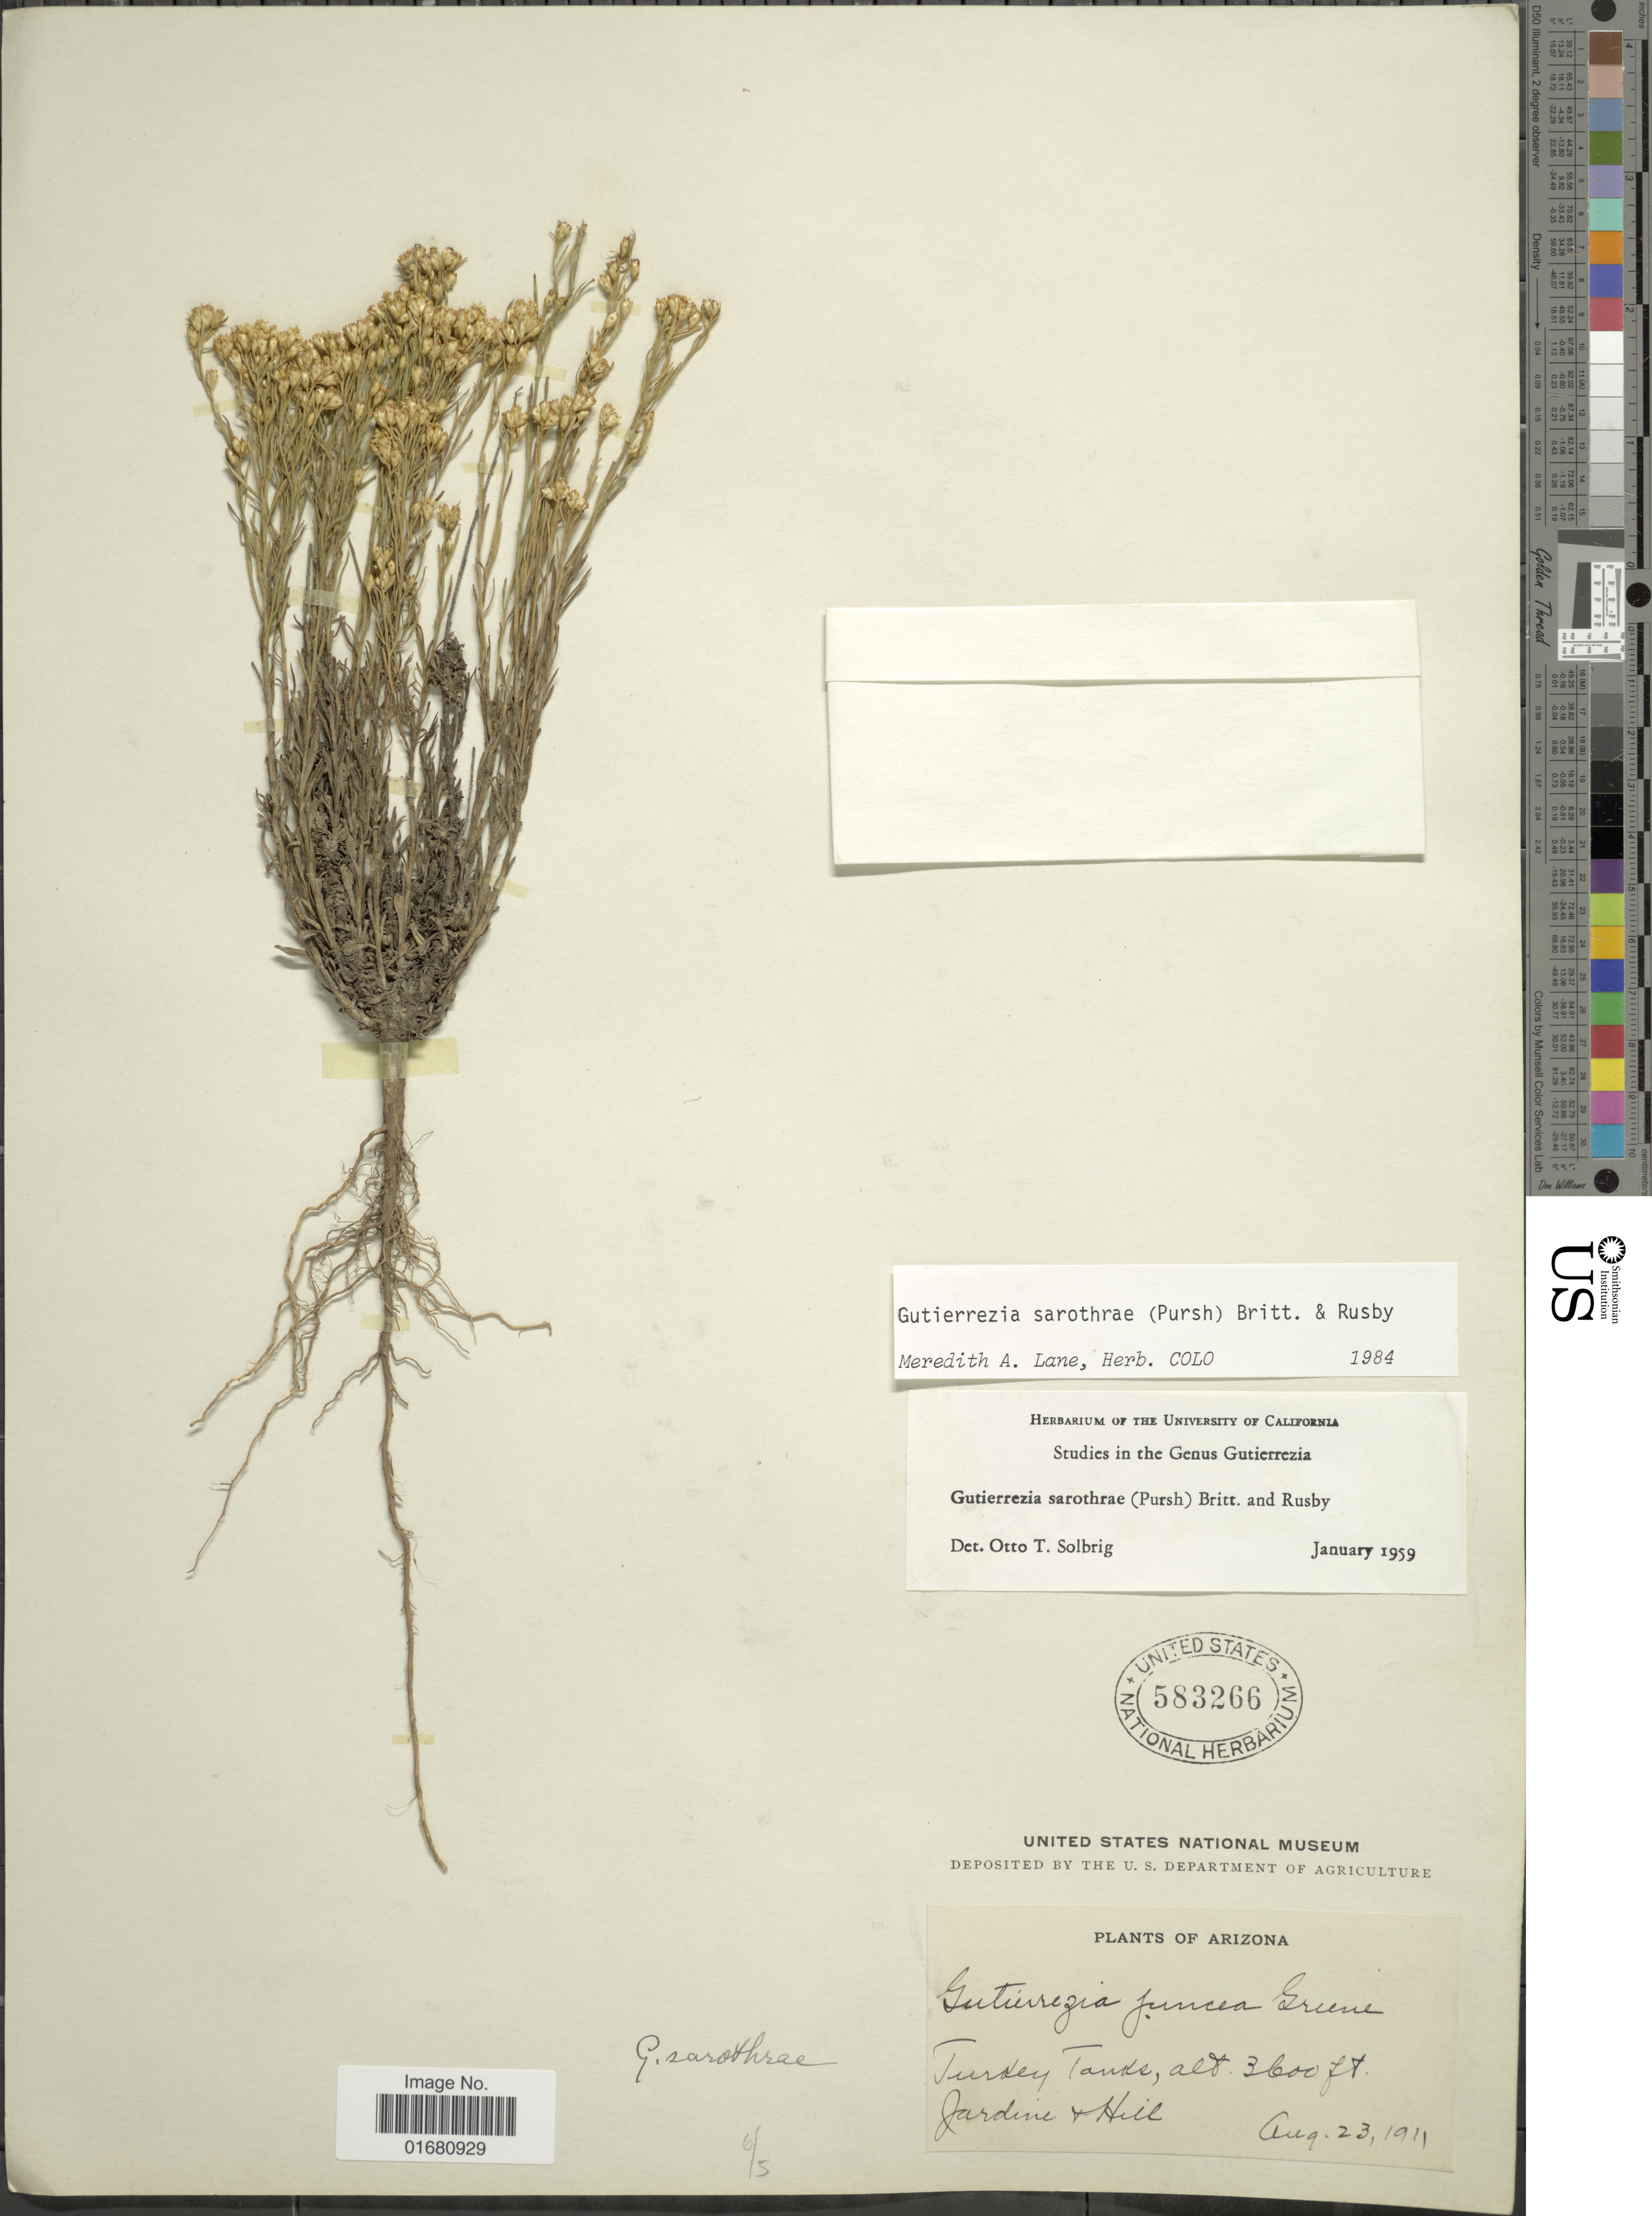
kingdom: Plantae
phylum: Tracheophyta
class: Magnoliopsida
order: Asterales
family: Asteraceae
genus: Gutierrezia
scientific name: Gutierrezia sarothrae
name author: (Pursh) Britton & Rusby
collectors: -. Jardine & Hill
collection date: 1911-08-23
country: United States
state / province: Arizona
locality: Turkey Tanks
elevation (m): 1097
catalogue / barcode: US 583266